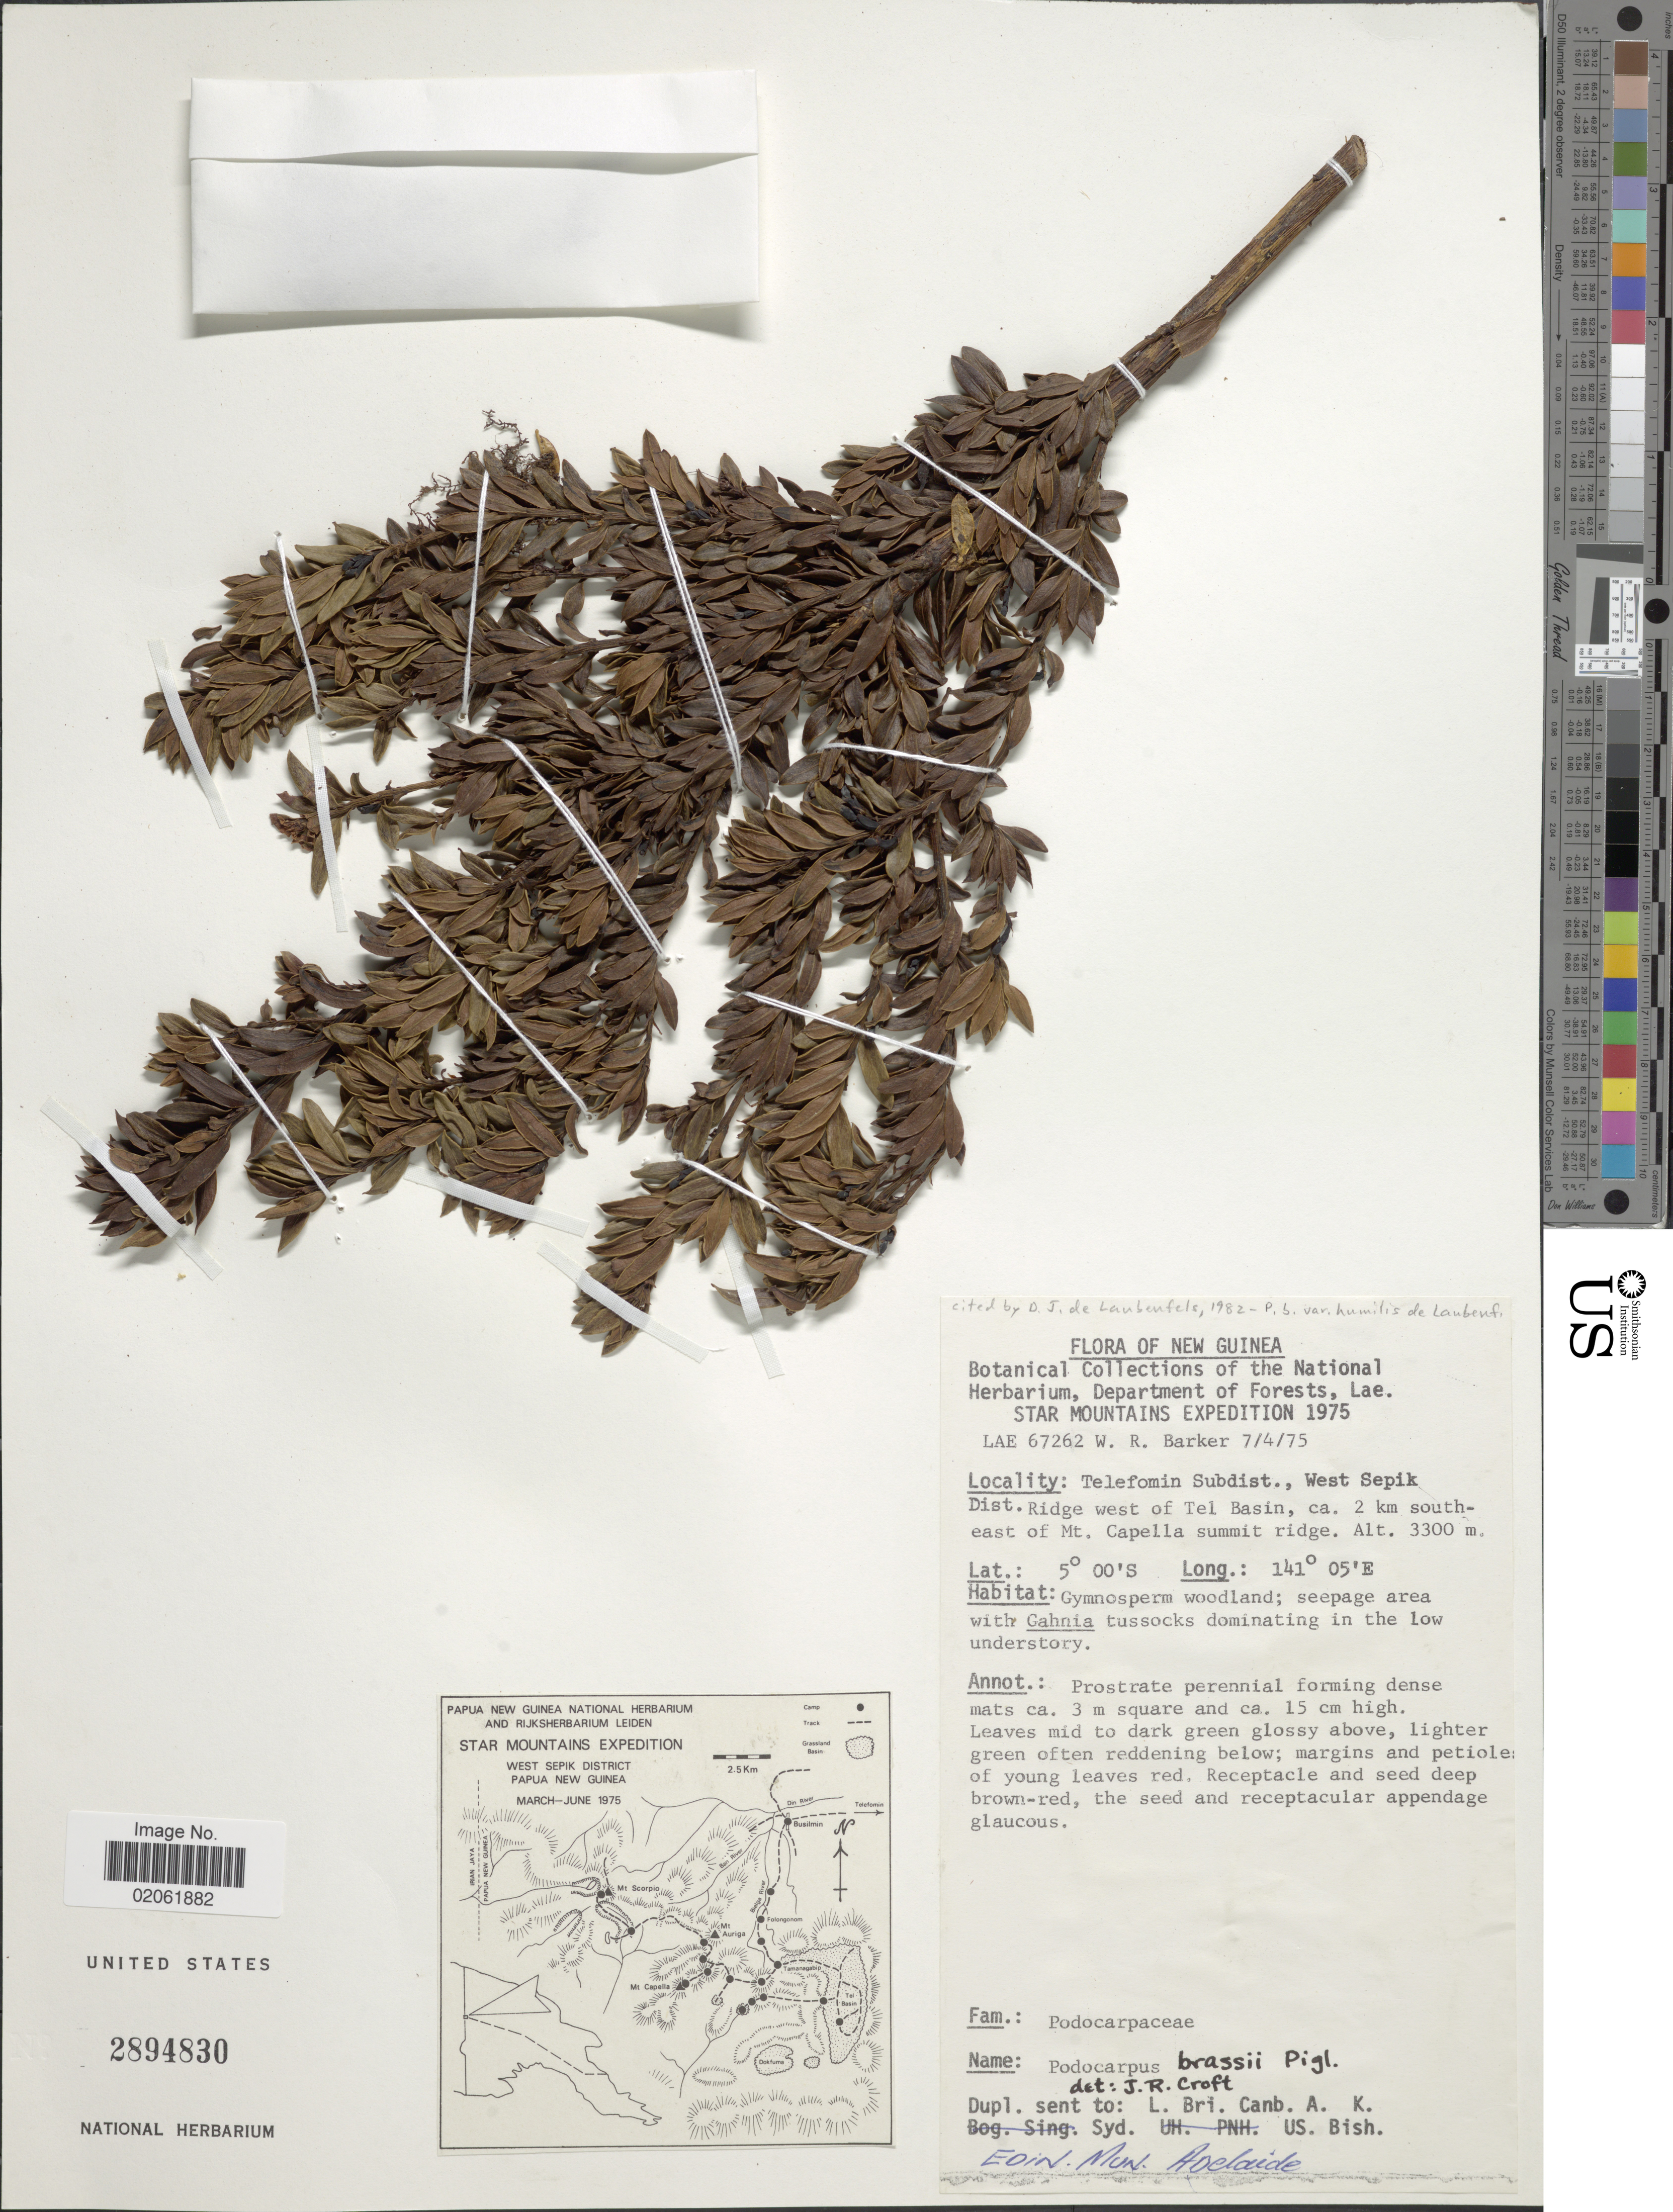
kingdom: Plantae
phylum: Tracheophyta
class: Pinopsida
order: Pinales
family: Podocarpaceae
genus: Podocarpus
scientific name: Podocarpus brassii var. humilis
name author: de Laub.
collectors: W. R. Barker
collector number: LAE67262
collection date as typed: Transcribed d/m/y: 7/4/75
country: Papua New Guinea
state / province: Sandaun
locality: Telefomin Subdist, West Sepik Dist.Ridge west of Tel Basin, ca. 2 km south-east of Mt. Capella summit ridge.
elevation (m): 3300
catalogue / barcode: US 2894830